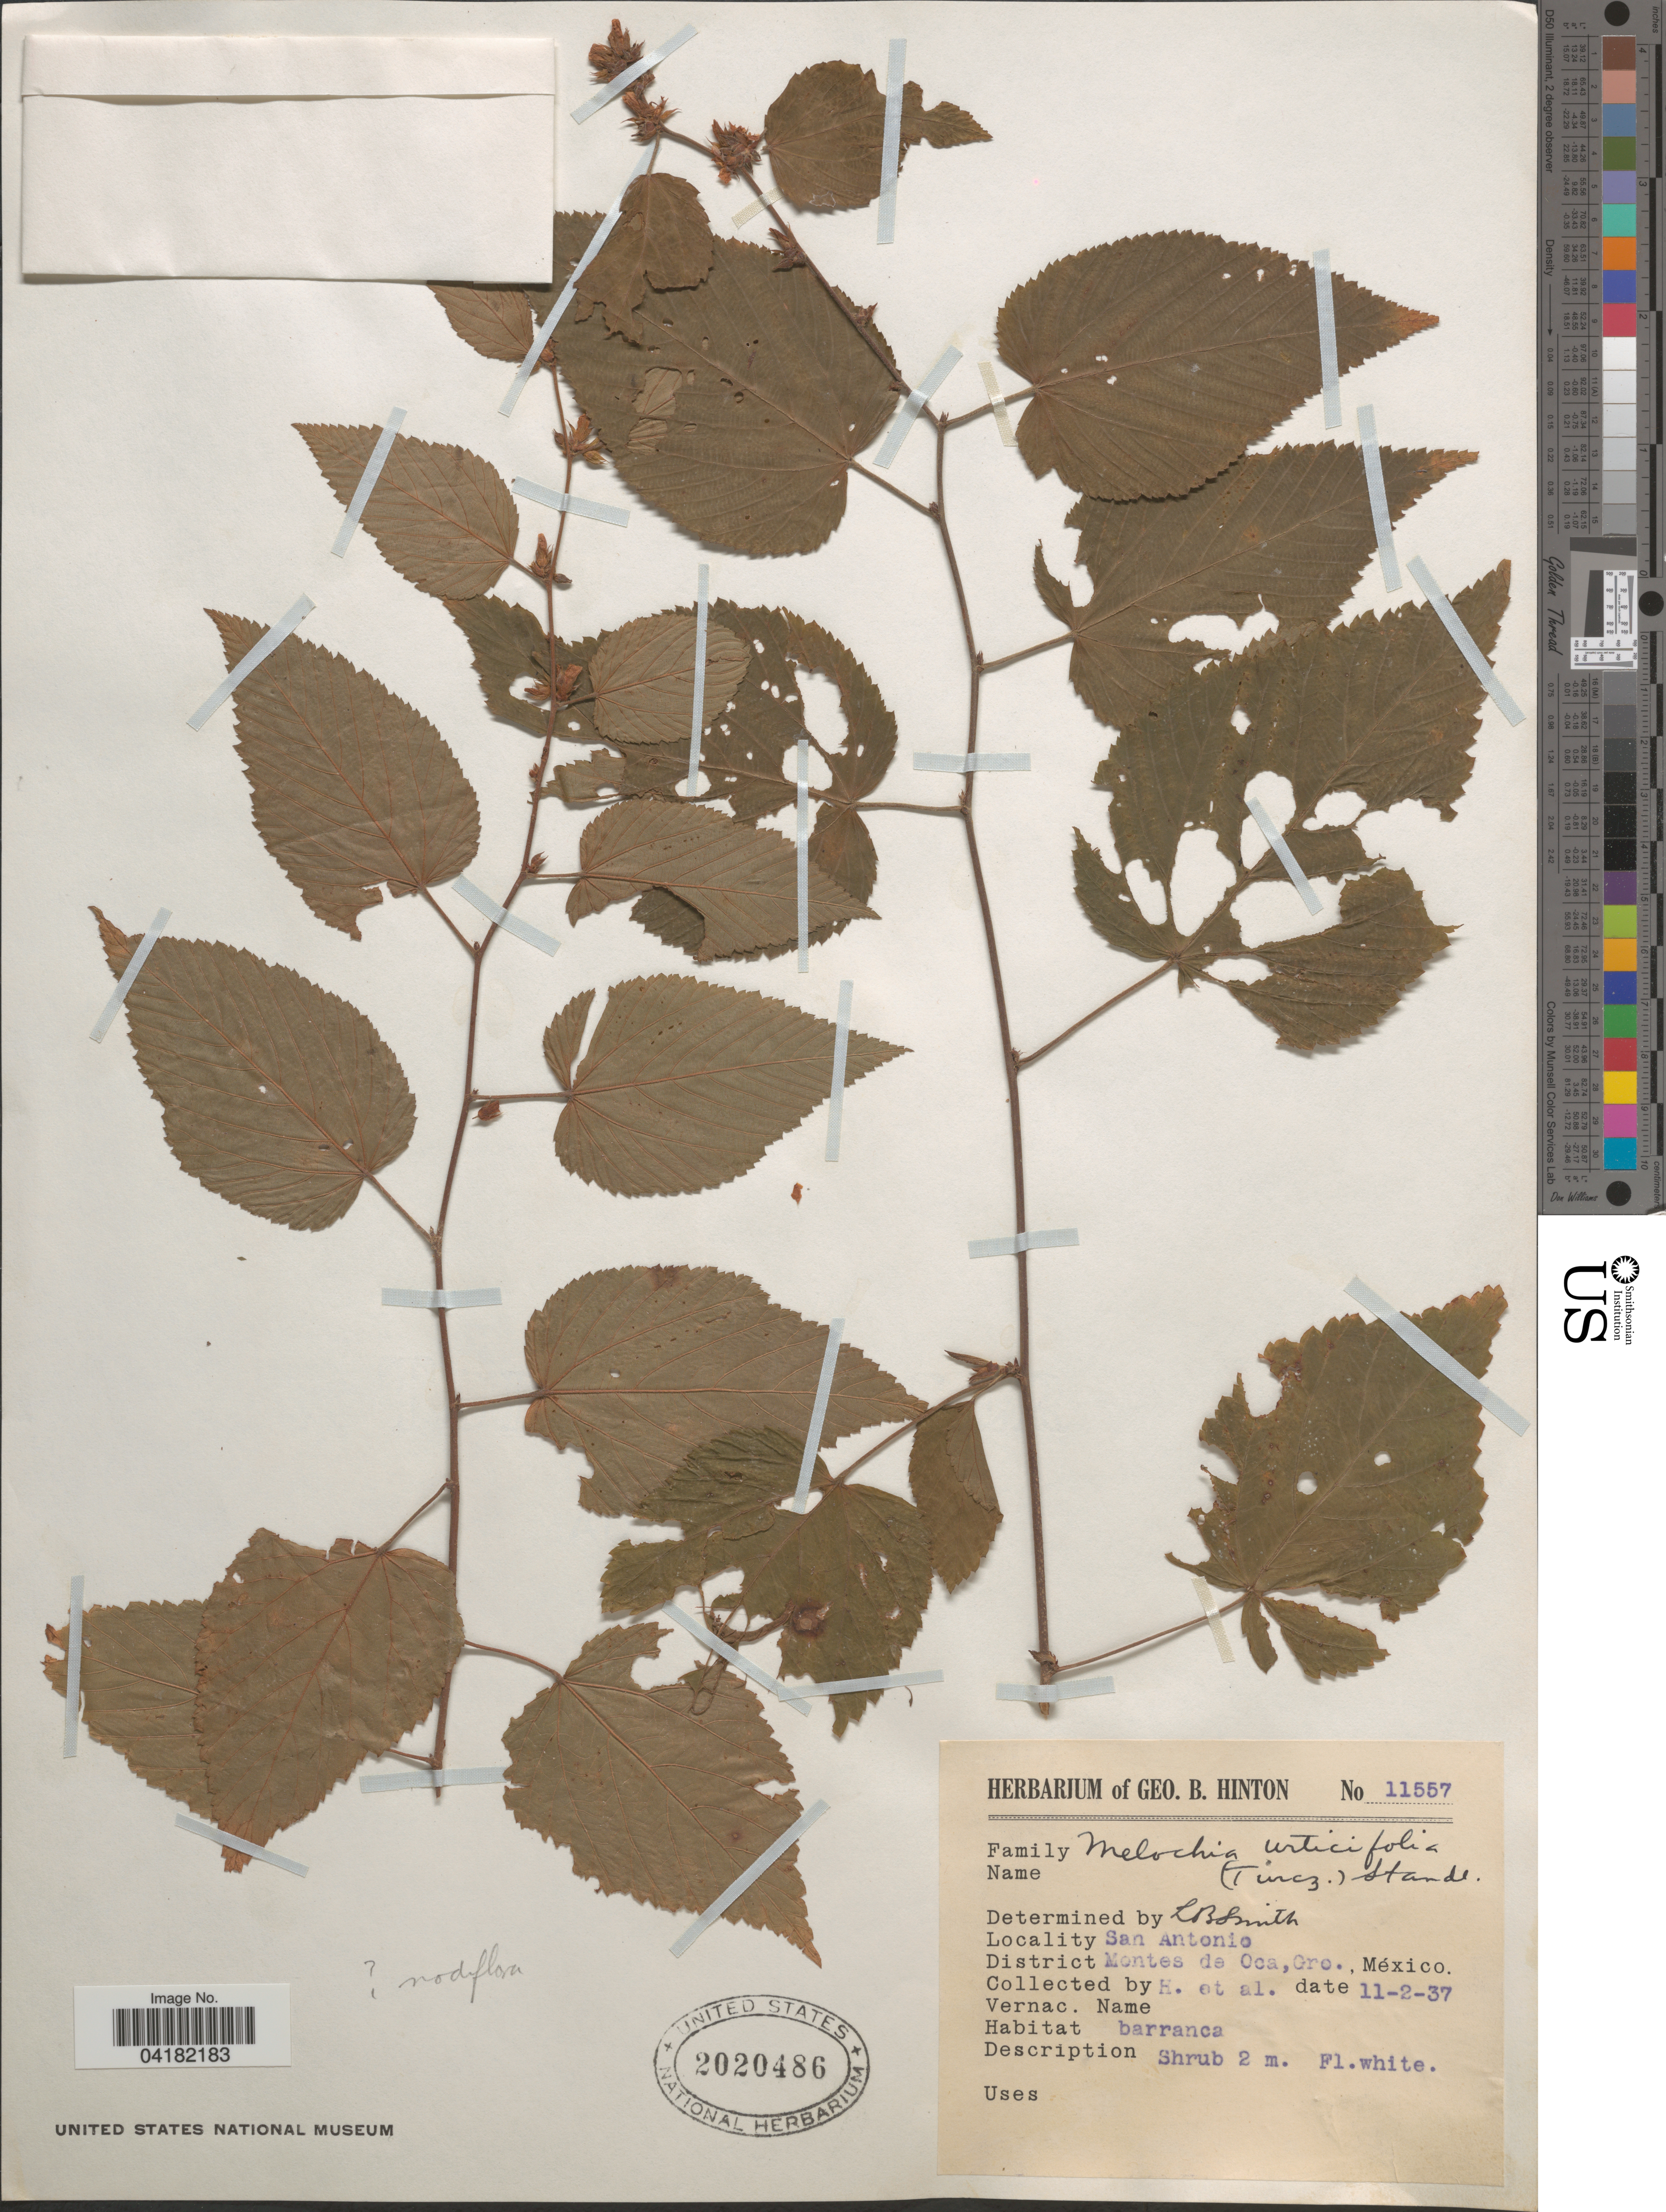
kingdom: Plantae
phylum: Tracheophyta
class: Magnoliopsida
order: Malvales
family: Malvaceae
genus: Melochia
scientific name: Melochia nodiflora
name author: Sw.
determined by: Dorr, Laurence J., Curator (BOT), Smithsonian Institution - National Museum of Natural History (UNITED STATES)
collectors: G. B. Hinton & et al.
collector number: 11557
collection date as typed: Transcribed d/m/y: 11/2/37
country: Mexico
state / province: Guerrero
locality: San Antonio. District Montes de Oca, Gro.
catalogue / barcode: US 2020486